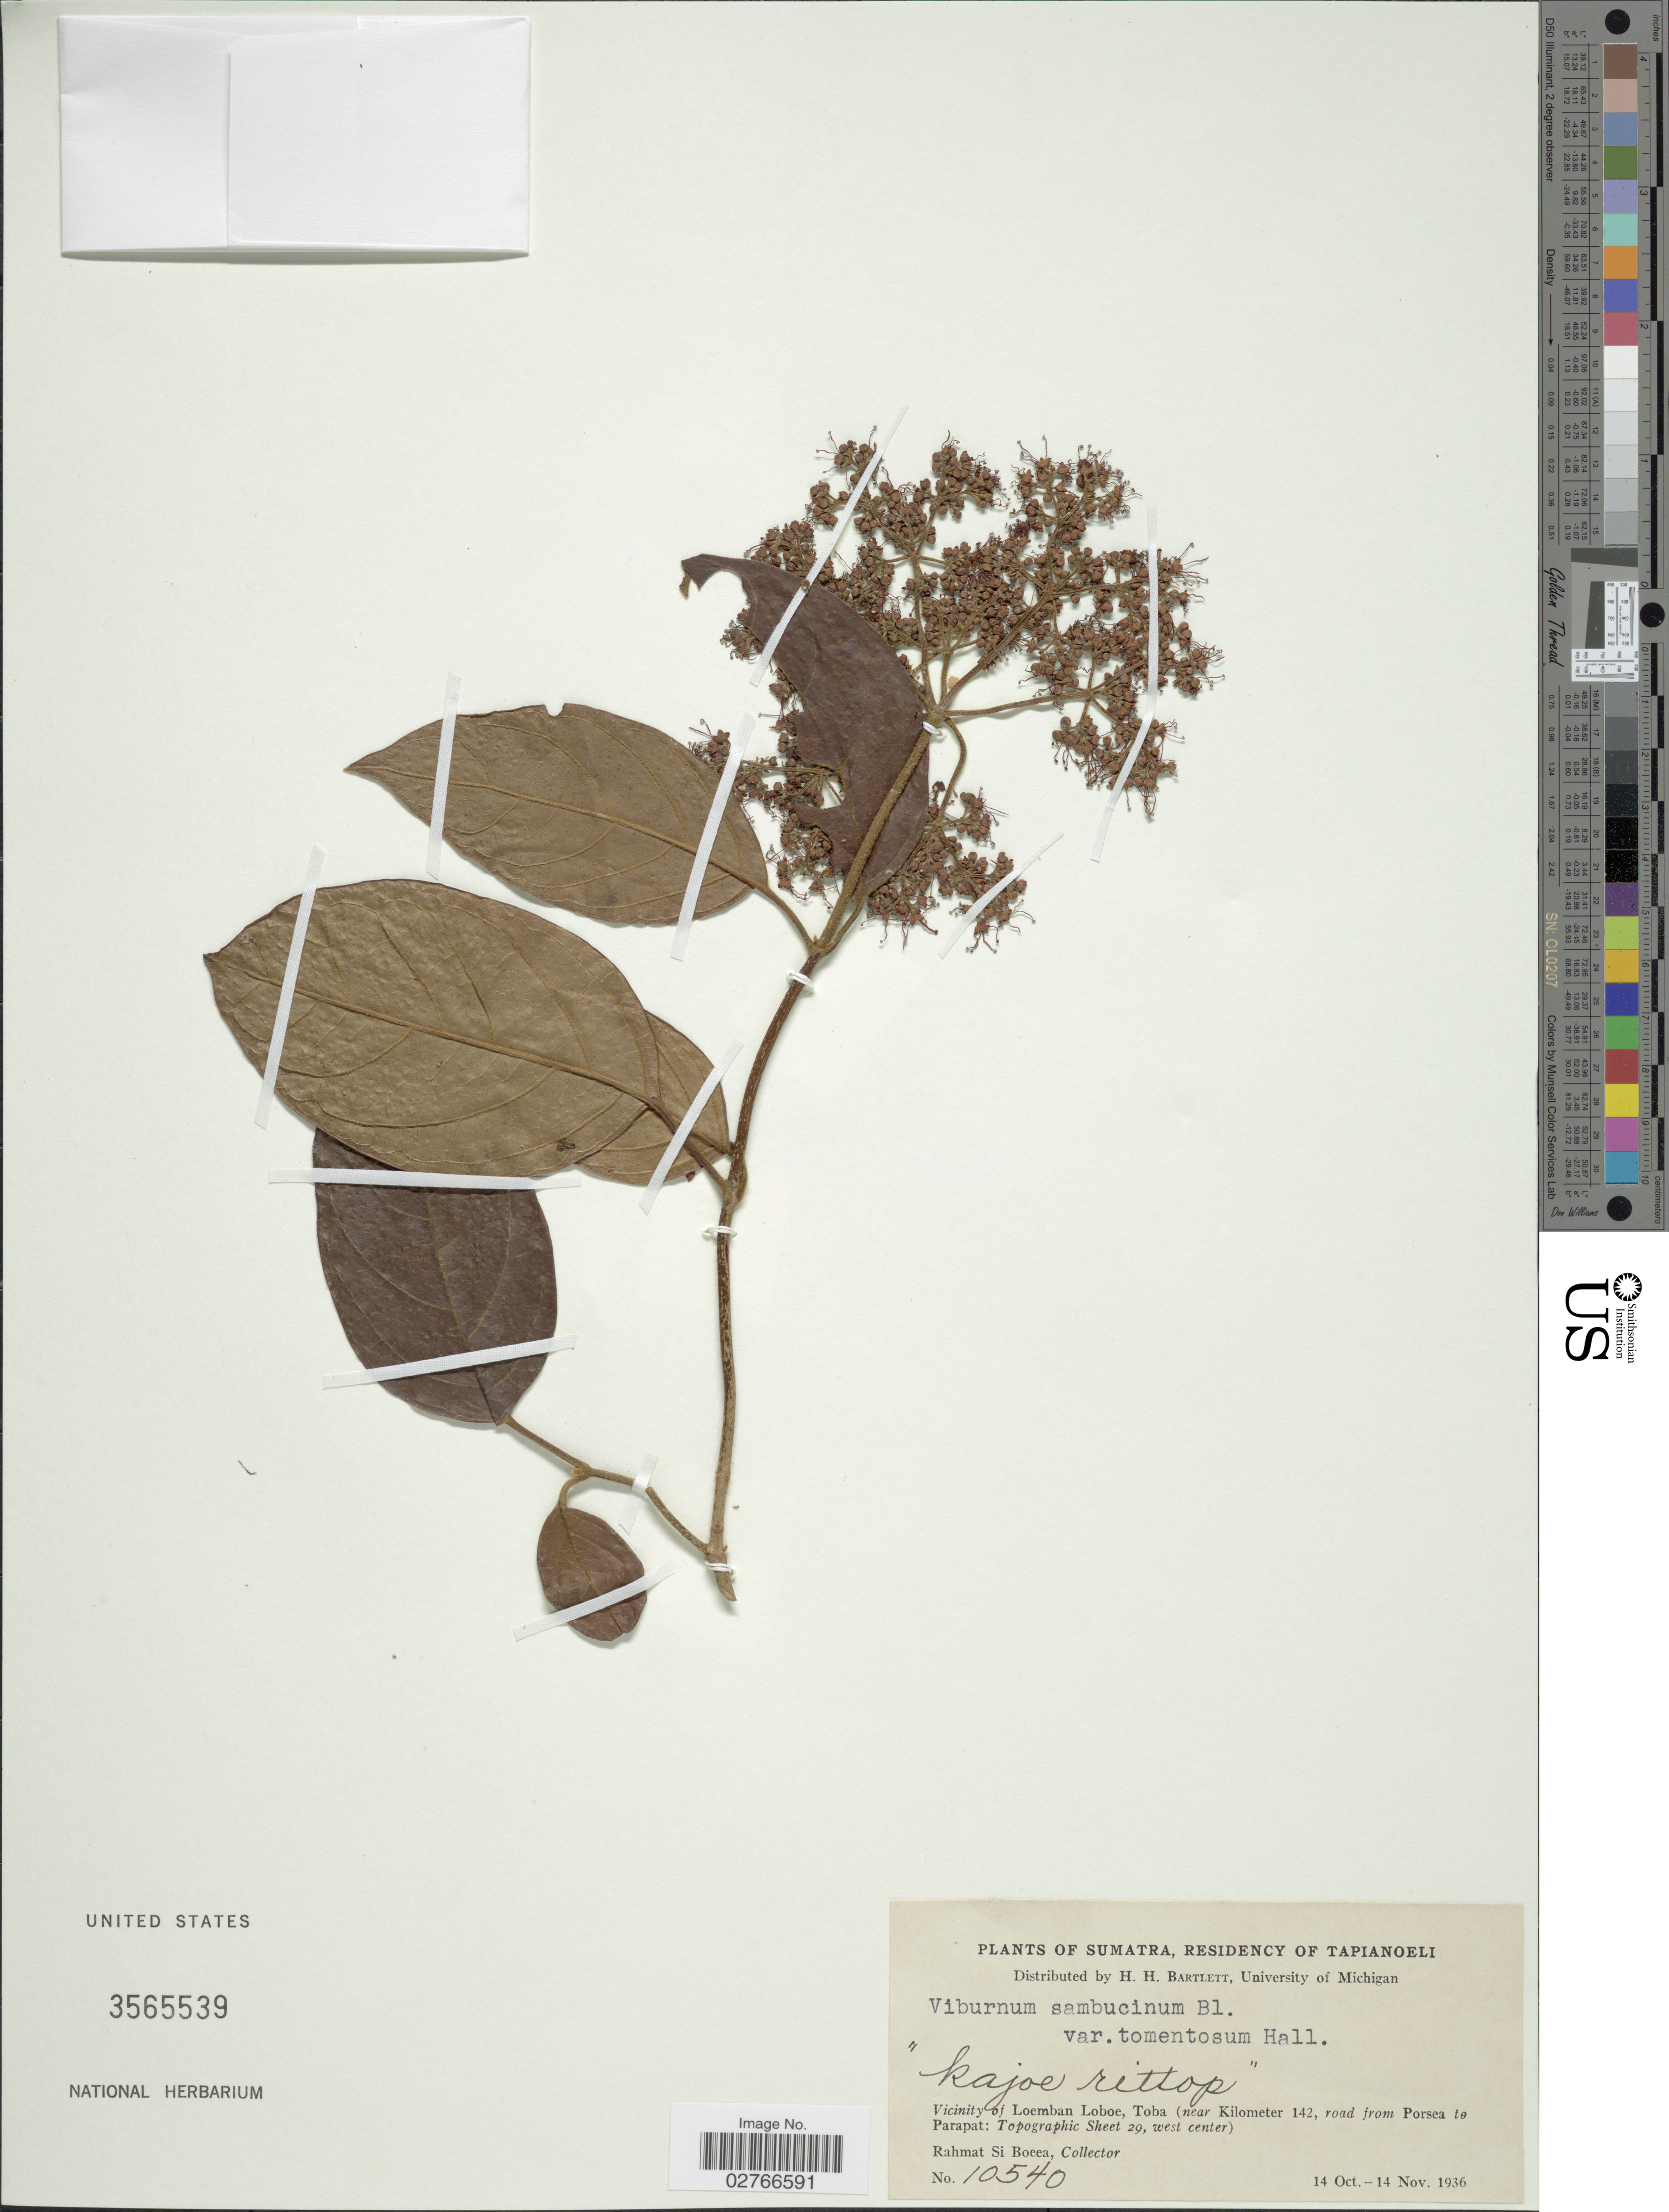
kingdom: Plantae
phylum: Tracheophyta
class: Magnoliopsida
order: Dipsacales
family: Viburnaceae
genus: Viburnum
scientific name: Viburnum sambucinum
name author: Reinw. ex Blume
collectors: Rahmat Si Boeea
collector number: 10540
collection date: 1936-10-14/1936-11-14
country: Indonesia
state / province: Sumatra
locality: Residency of Tapianoeli. Vicinity of Loemban Loboe, Toba (near Kilometer 142, road from Porsea to Parapat: Topographic Sheet 29, west center).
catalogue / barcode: US 3565539